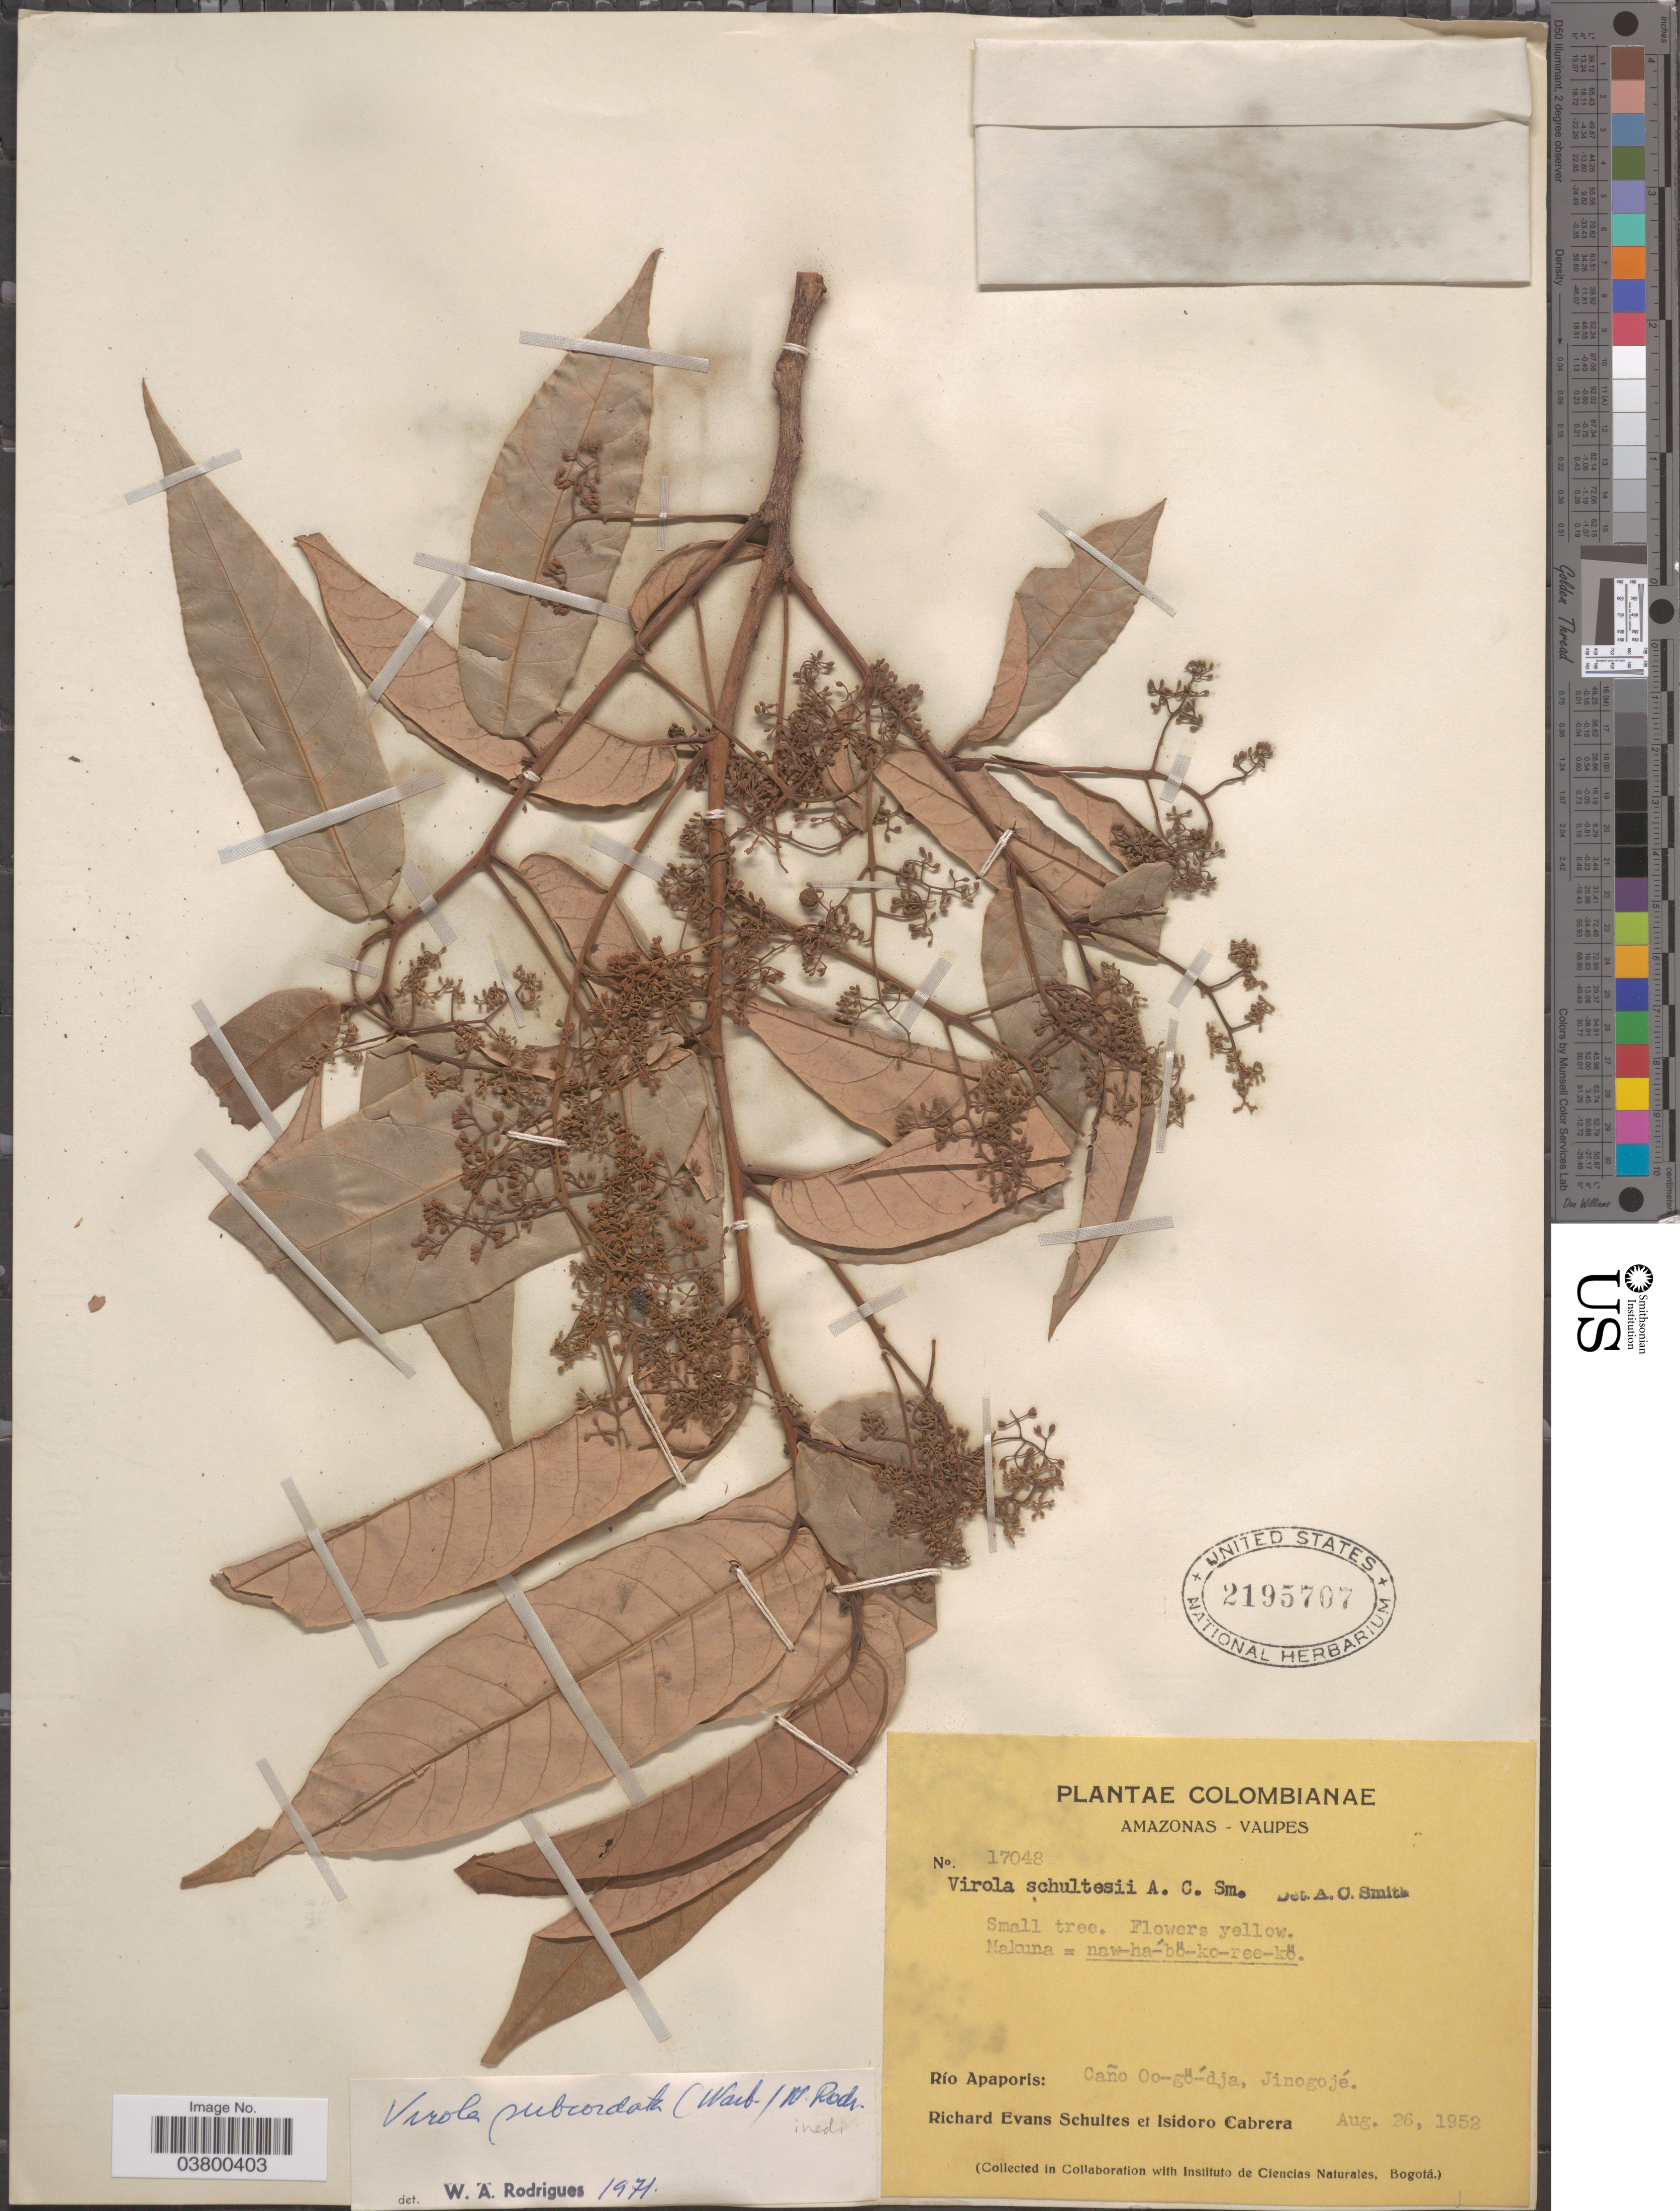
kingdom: Plantae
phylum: Tracheophyta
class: Magnoliopsida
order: Magnoliales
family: Myristicaceae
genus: Virola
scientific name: Virola schultesii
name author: A.C. Sm.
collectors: R. E. Schultes & I. Cabrera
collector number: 17048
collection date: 1952-08-26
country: Colombia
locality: Amazonas - Vaupes. Río Apaporis: Caño Oo-gö-dja, Jinogojé.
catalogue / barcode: US 2195707